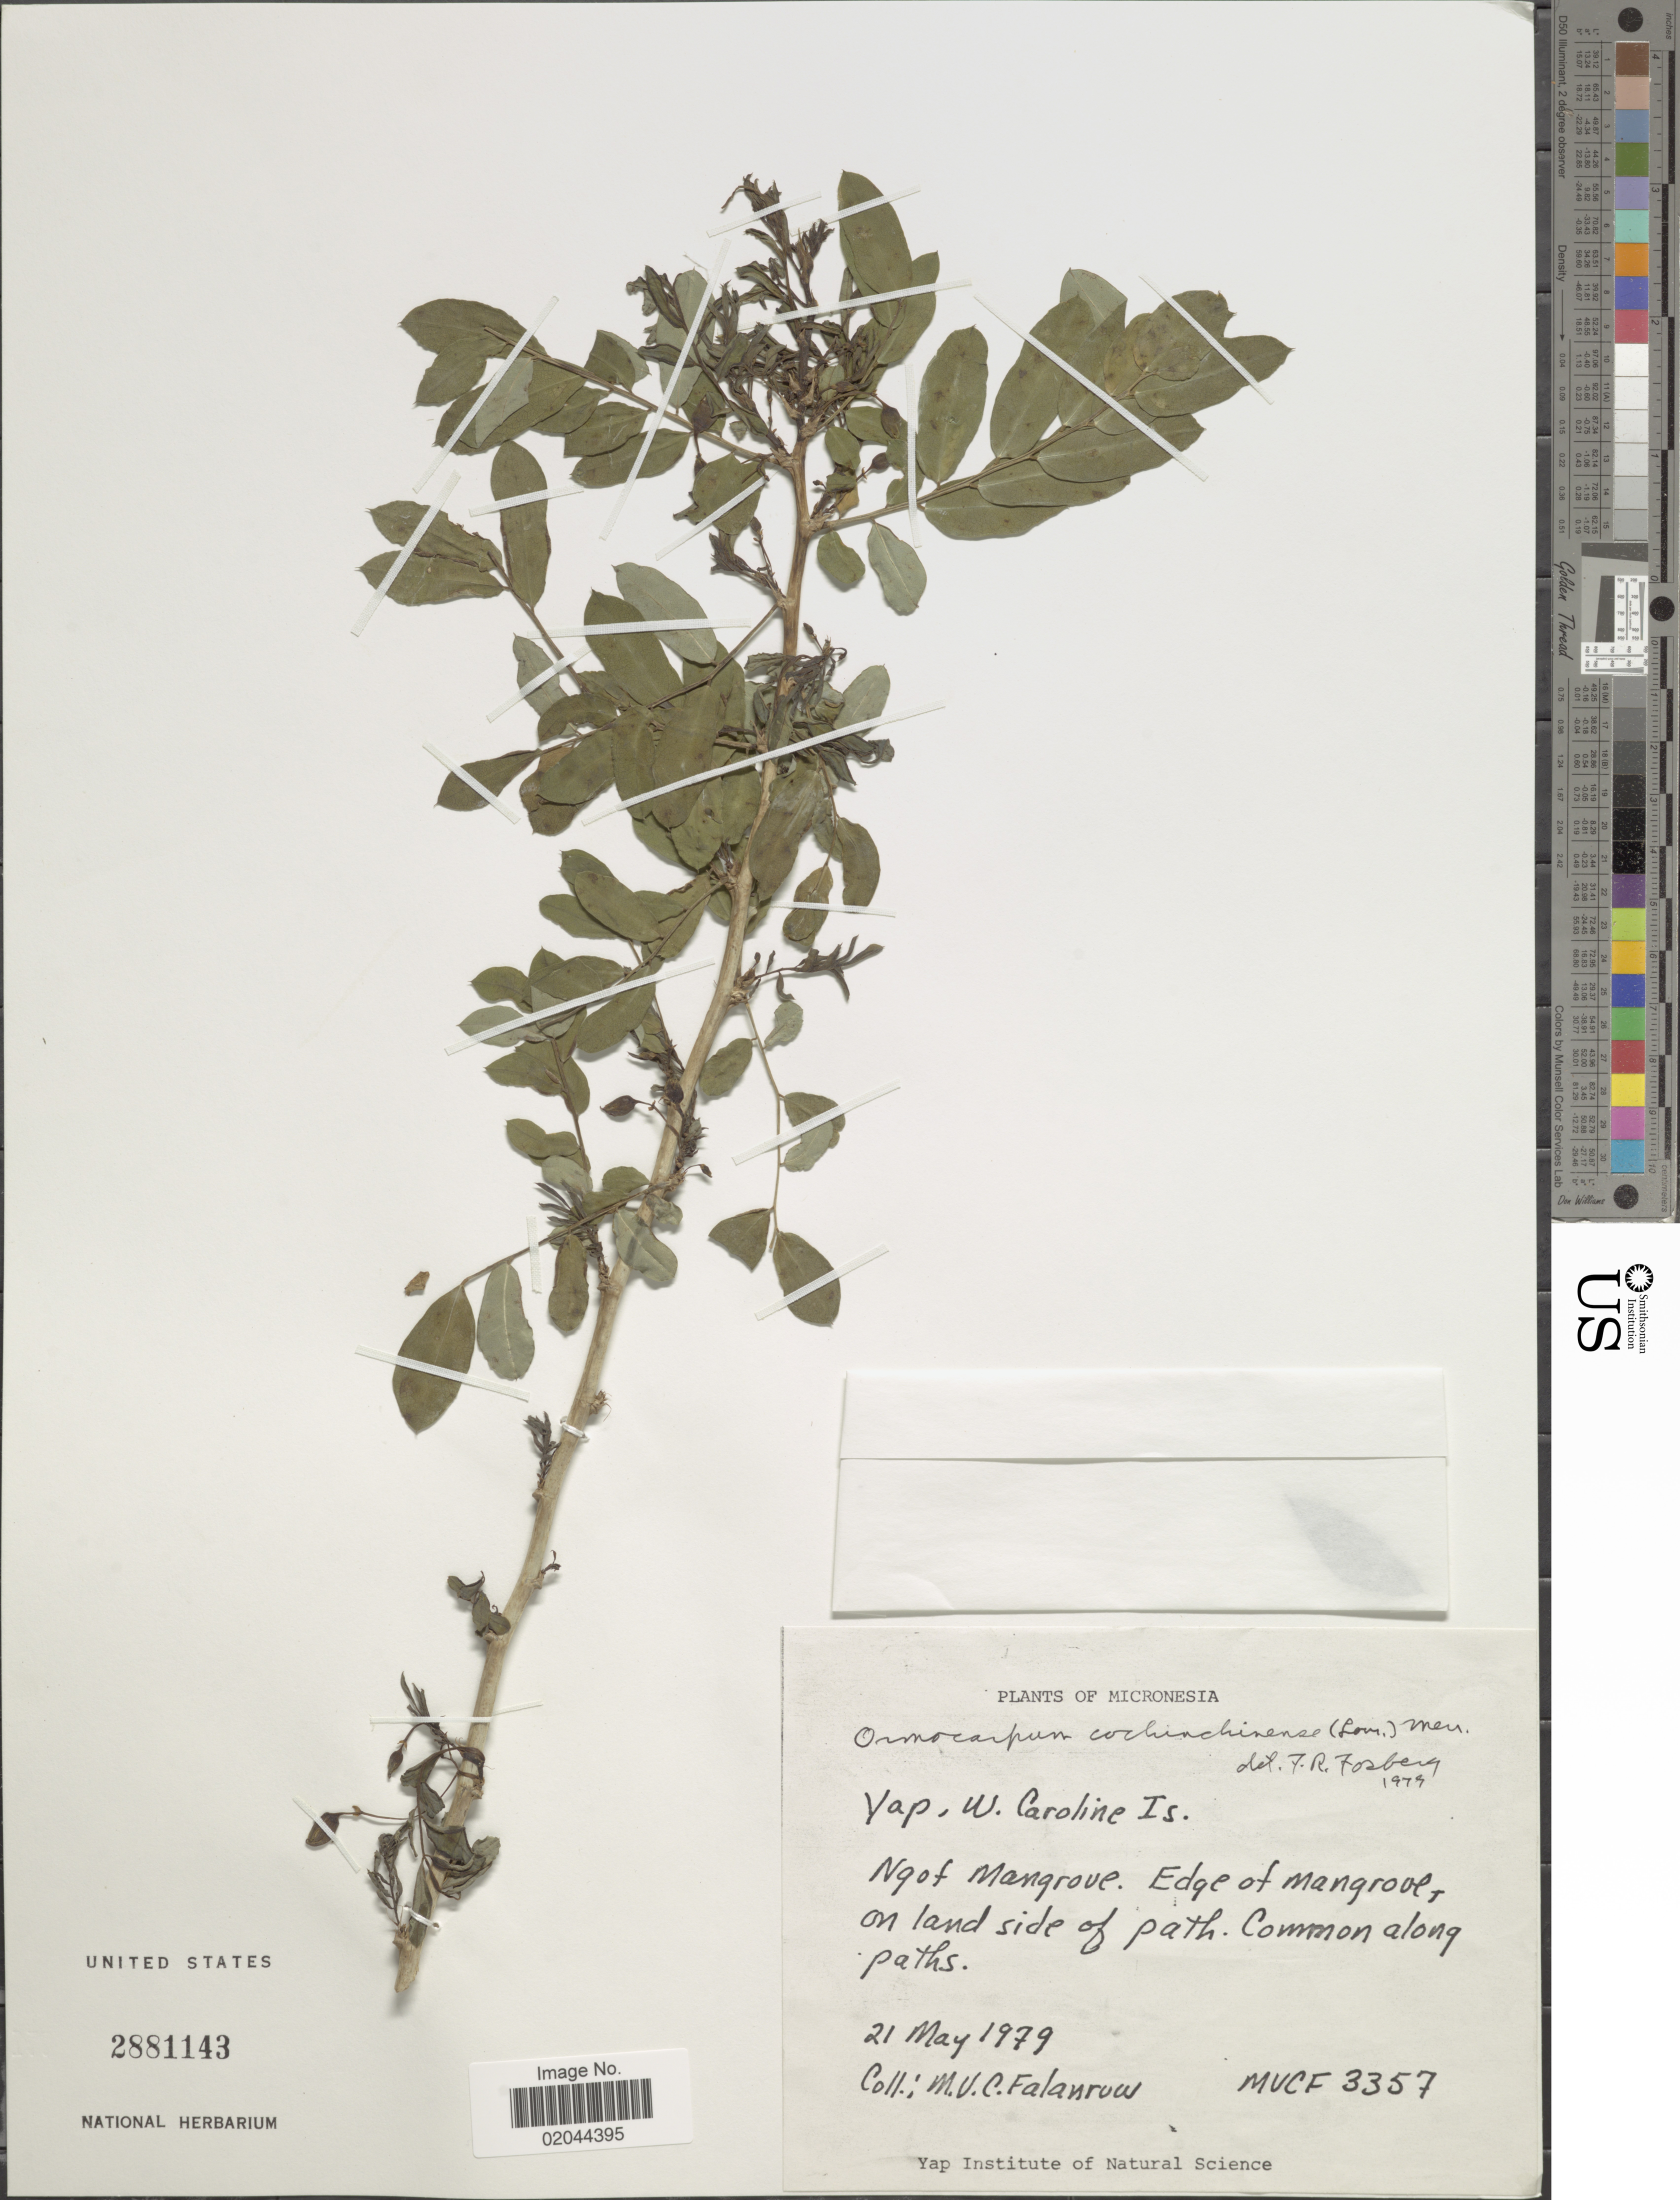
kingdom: Plantae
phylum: Tracheophyta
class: Magnoliopsida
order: Fabales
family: Fabaceae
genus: Ormocarpum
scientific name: Ormocarpum cochinchinense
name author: (Lour.) Merr.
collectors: M. V. Falanruw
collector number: MVCF3357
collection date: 1979-05-21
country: Micronesia, Federated States of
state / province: Yap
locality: W. Caroline Isl. Ng of Mangrove, edge of mangrove, on land side of path, common along paths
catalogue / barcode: US 2881143